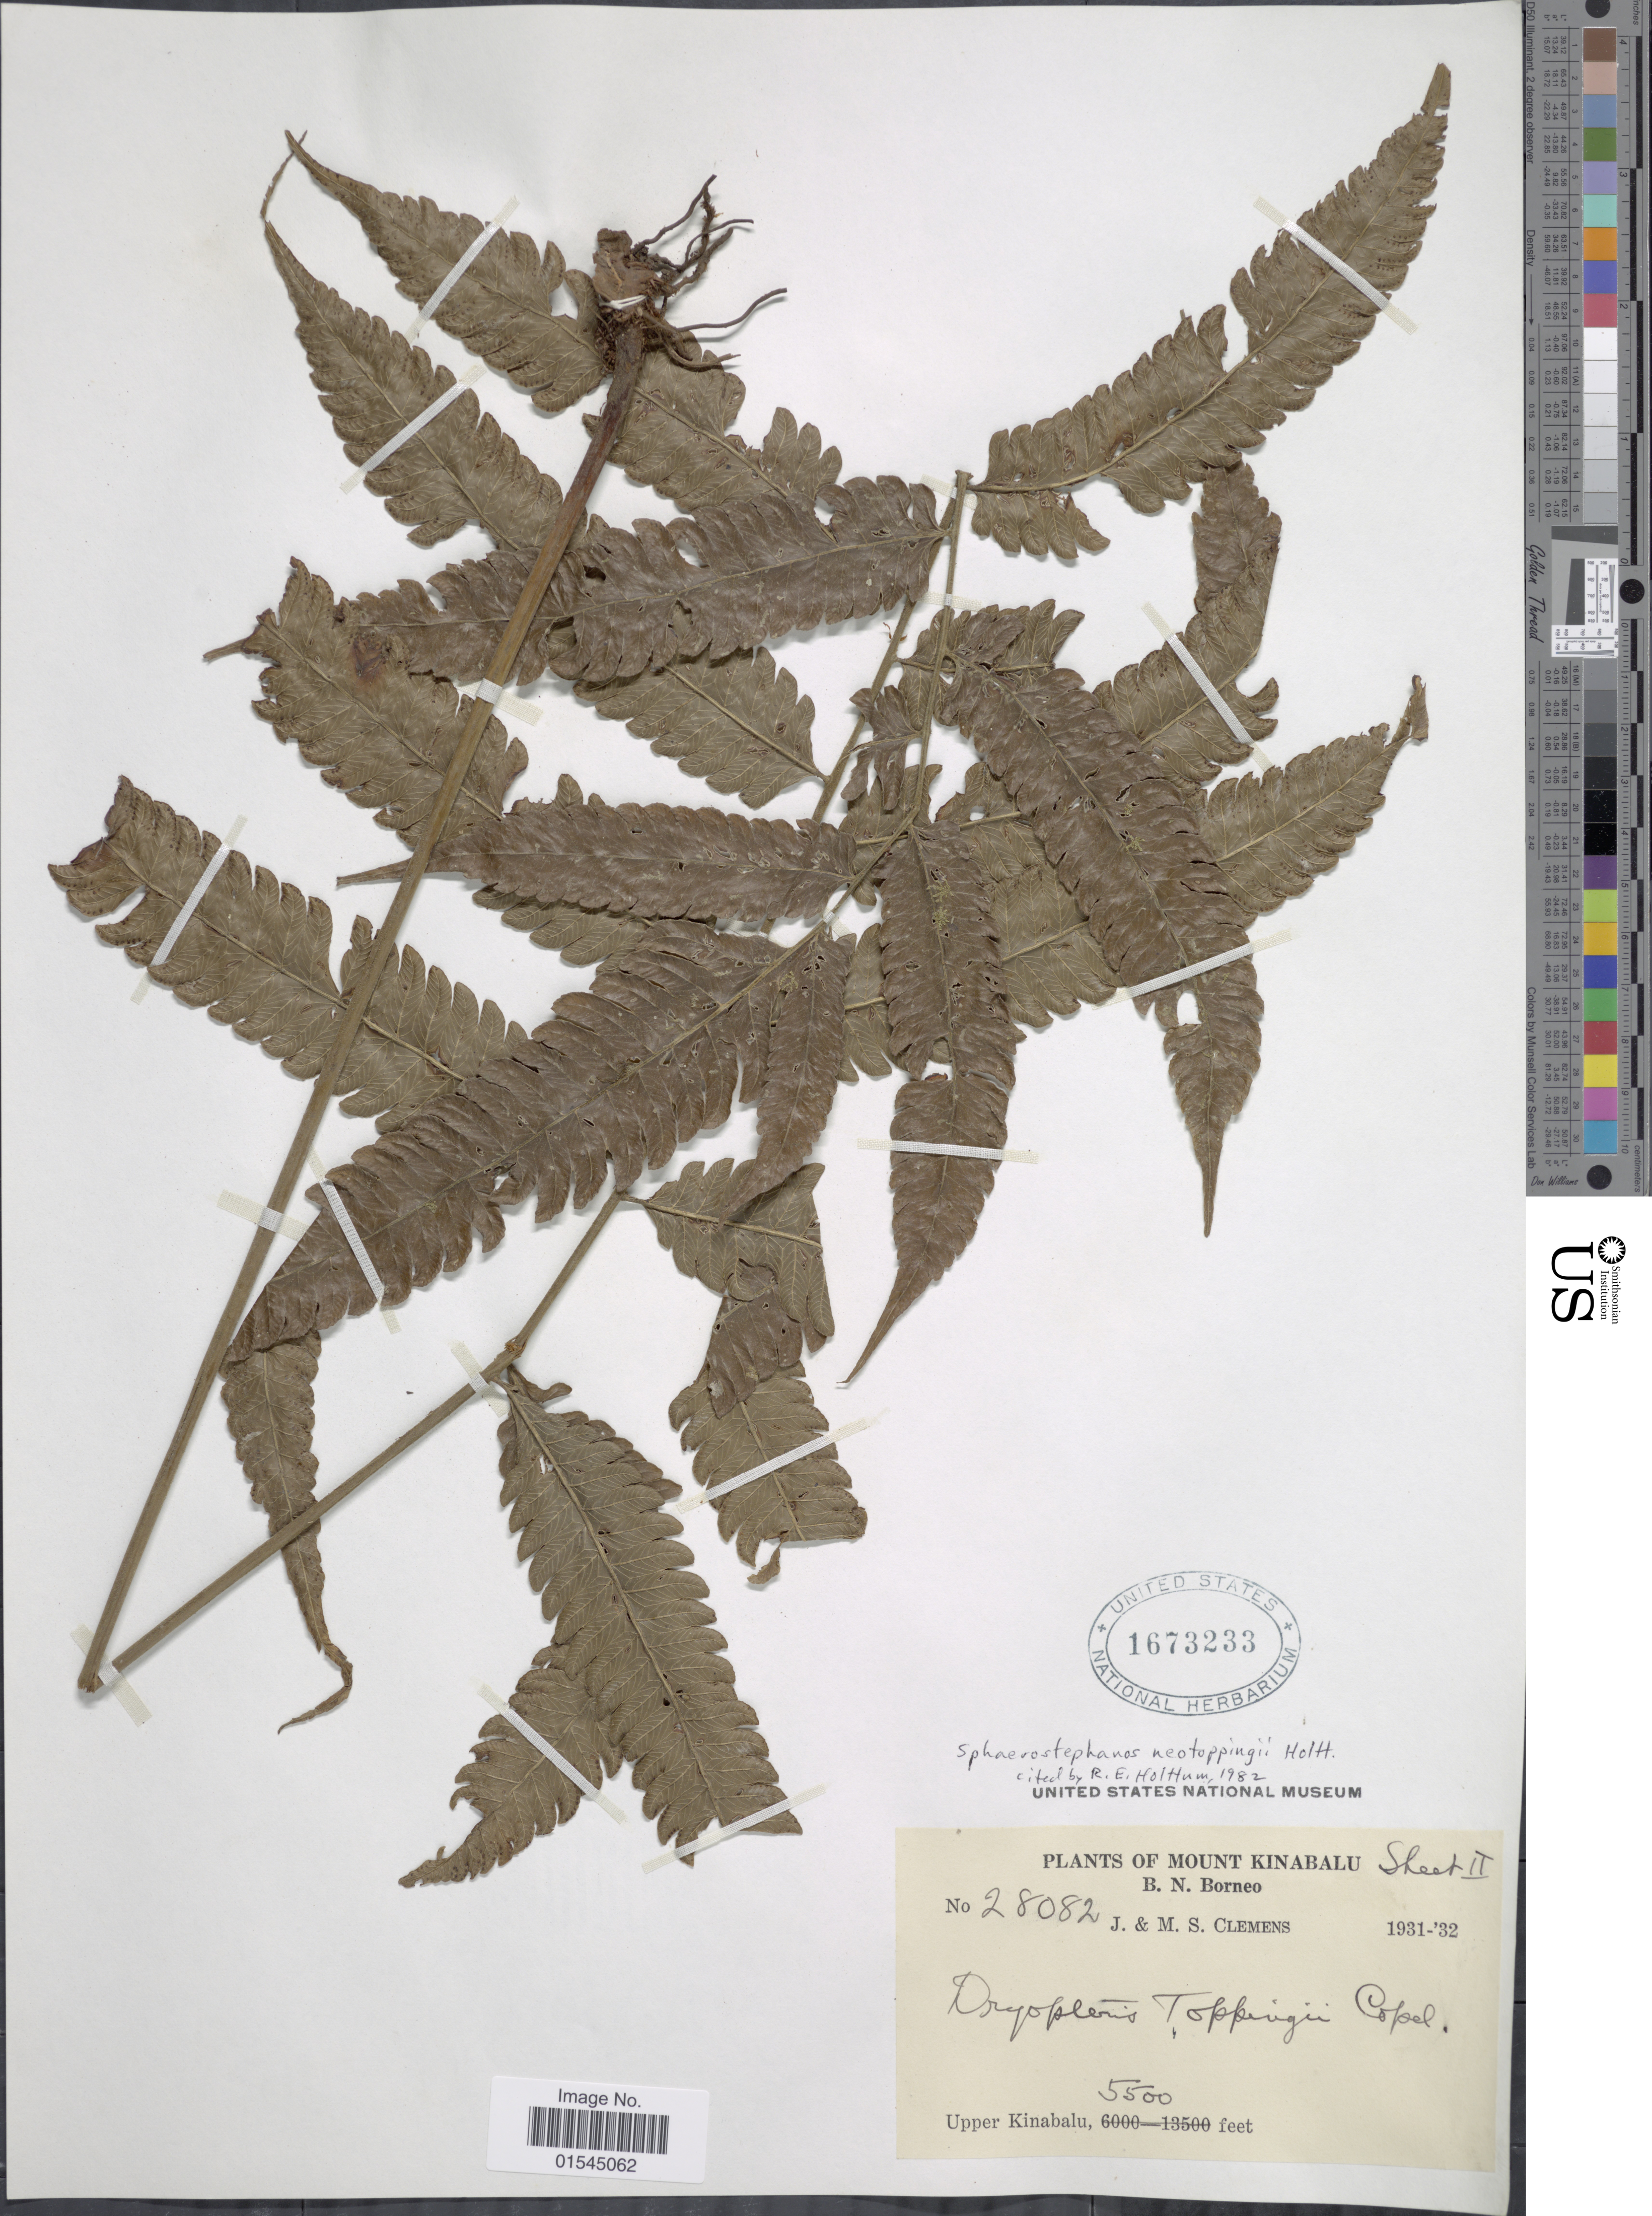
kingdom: Plantae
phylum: Tracheophyta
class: Polypodiopsida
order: Polypodiales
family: Thelypteridaceae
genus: Sphaerostephanos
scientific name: Sphaerostephanos neotoppingii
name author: Holttum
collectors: J. Clemens & M. S. Clemens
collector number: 28082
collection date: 1931/1932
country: Malaysia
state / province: Sabah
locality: Mount Kinabalu. B.N. Borneo. Upper Kinabalu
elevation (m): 1676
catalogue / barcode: US 1673233